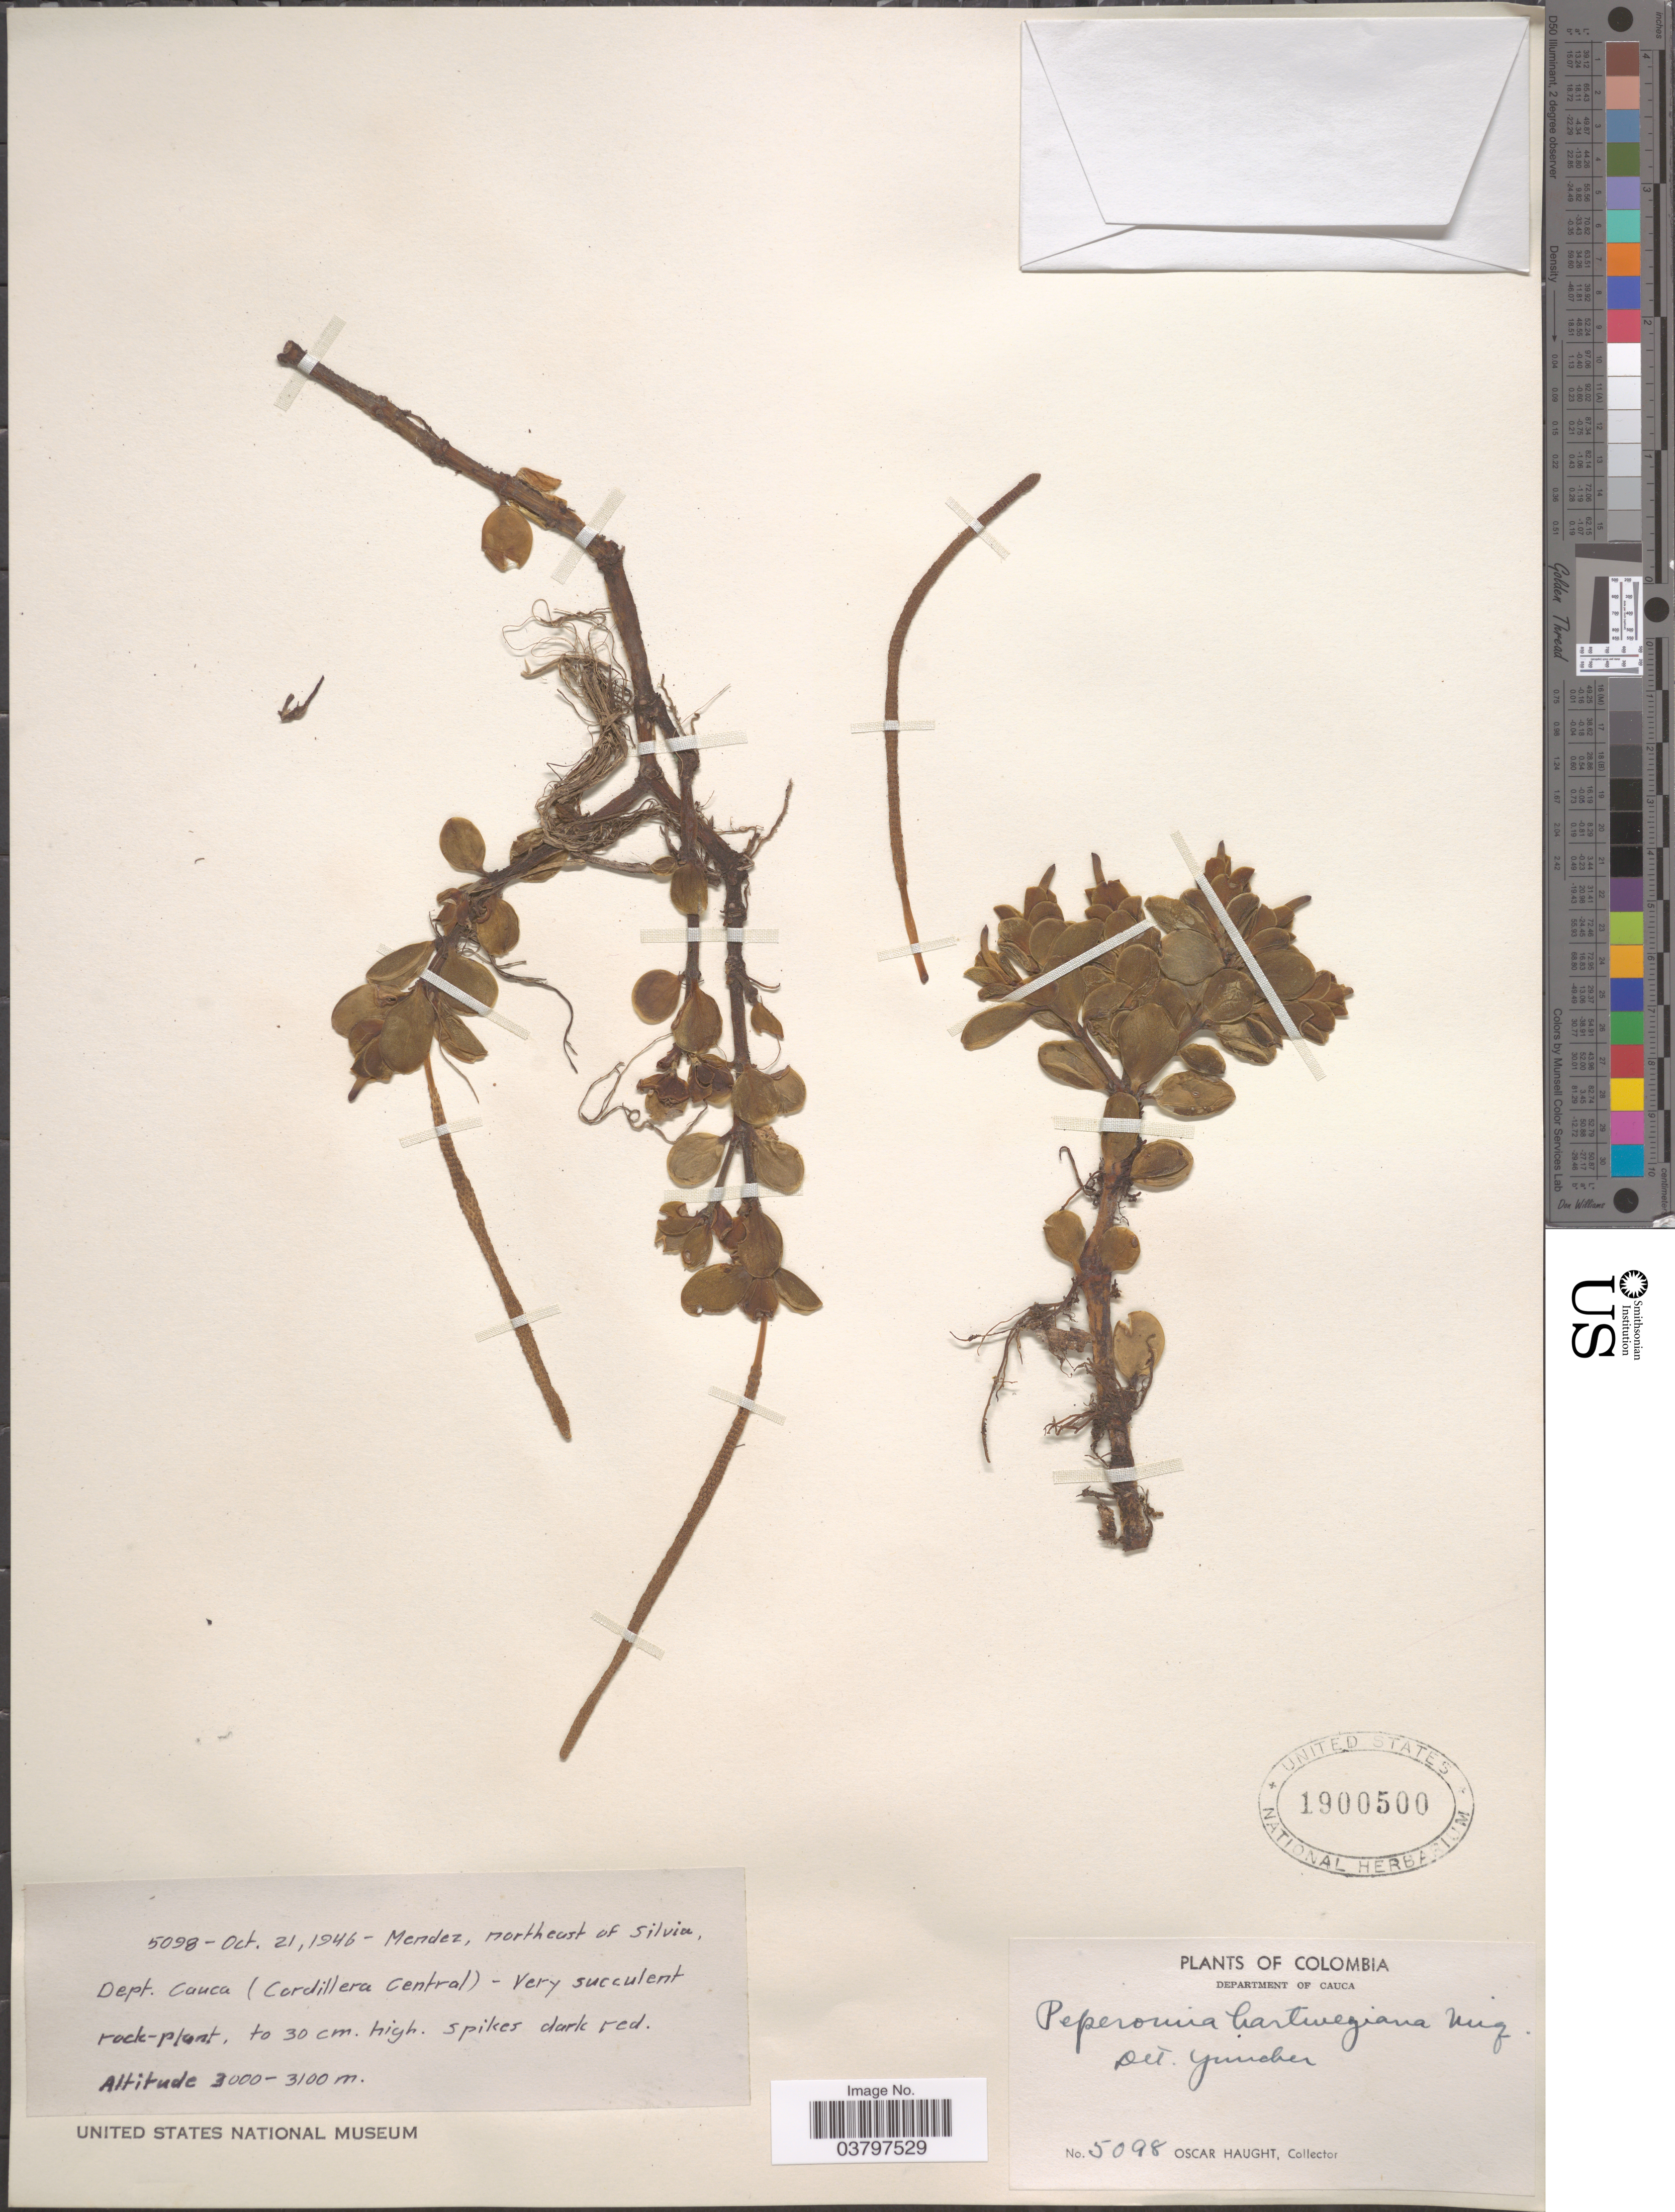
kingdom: Plantae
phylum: Tracheophyta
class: Magnoliopsida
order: Piperales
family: Piperaceae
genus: Peperomia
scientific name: Peperomia hartwegiana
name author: Miq.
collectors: O. L. Haught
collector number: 5098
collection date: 1946-10-21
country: Colombia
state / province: Cauca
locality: Department of Cauca. Mendez, northeast of Silvia, Dept. Cauca (Cordillera Central).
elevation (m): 3000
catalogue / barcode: US 1900500